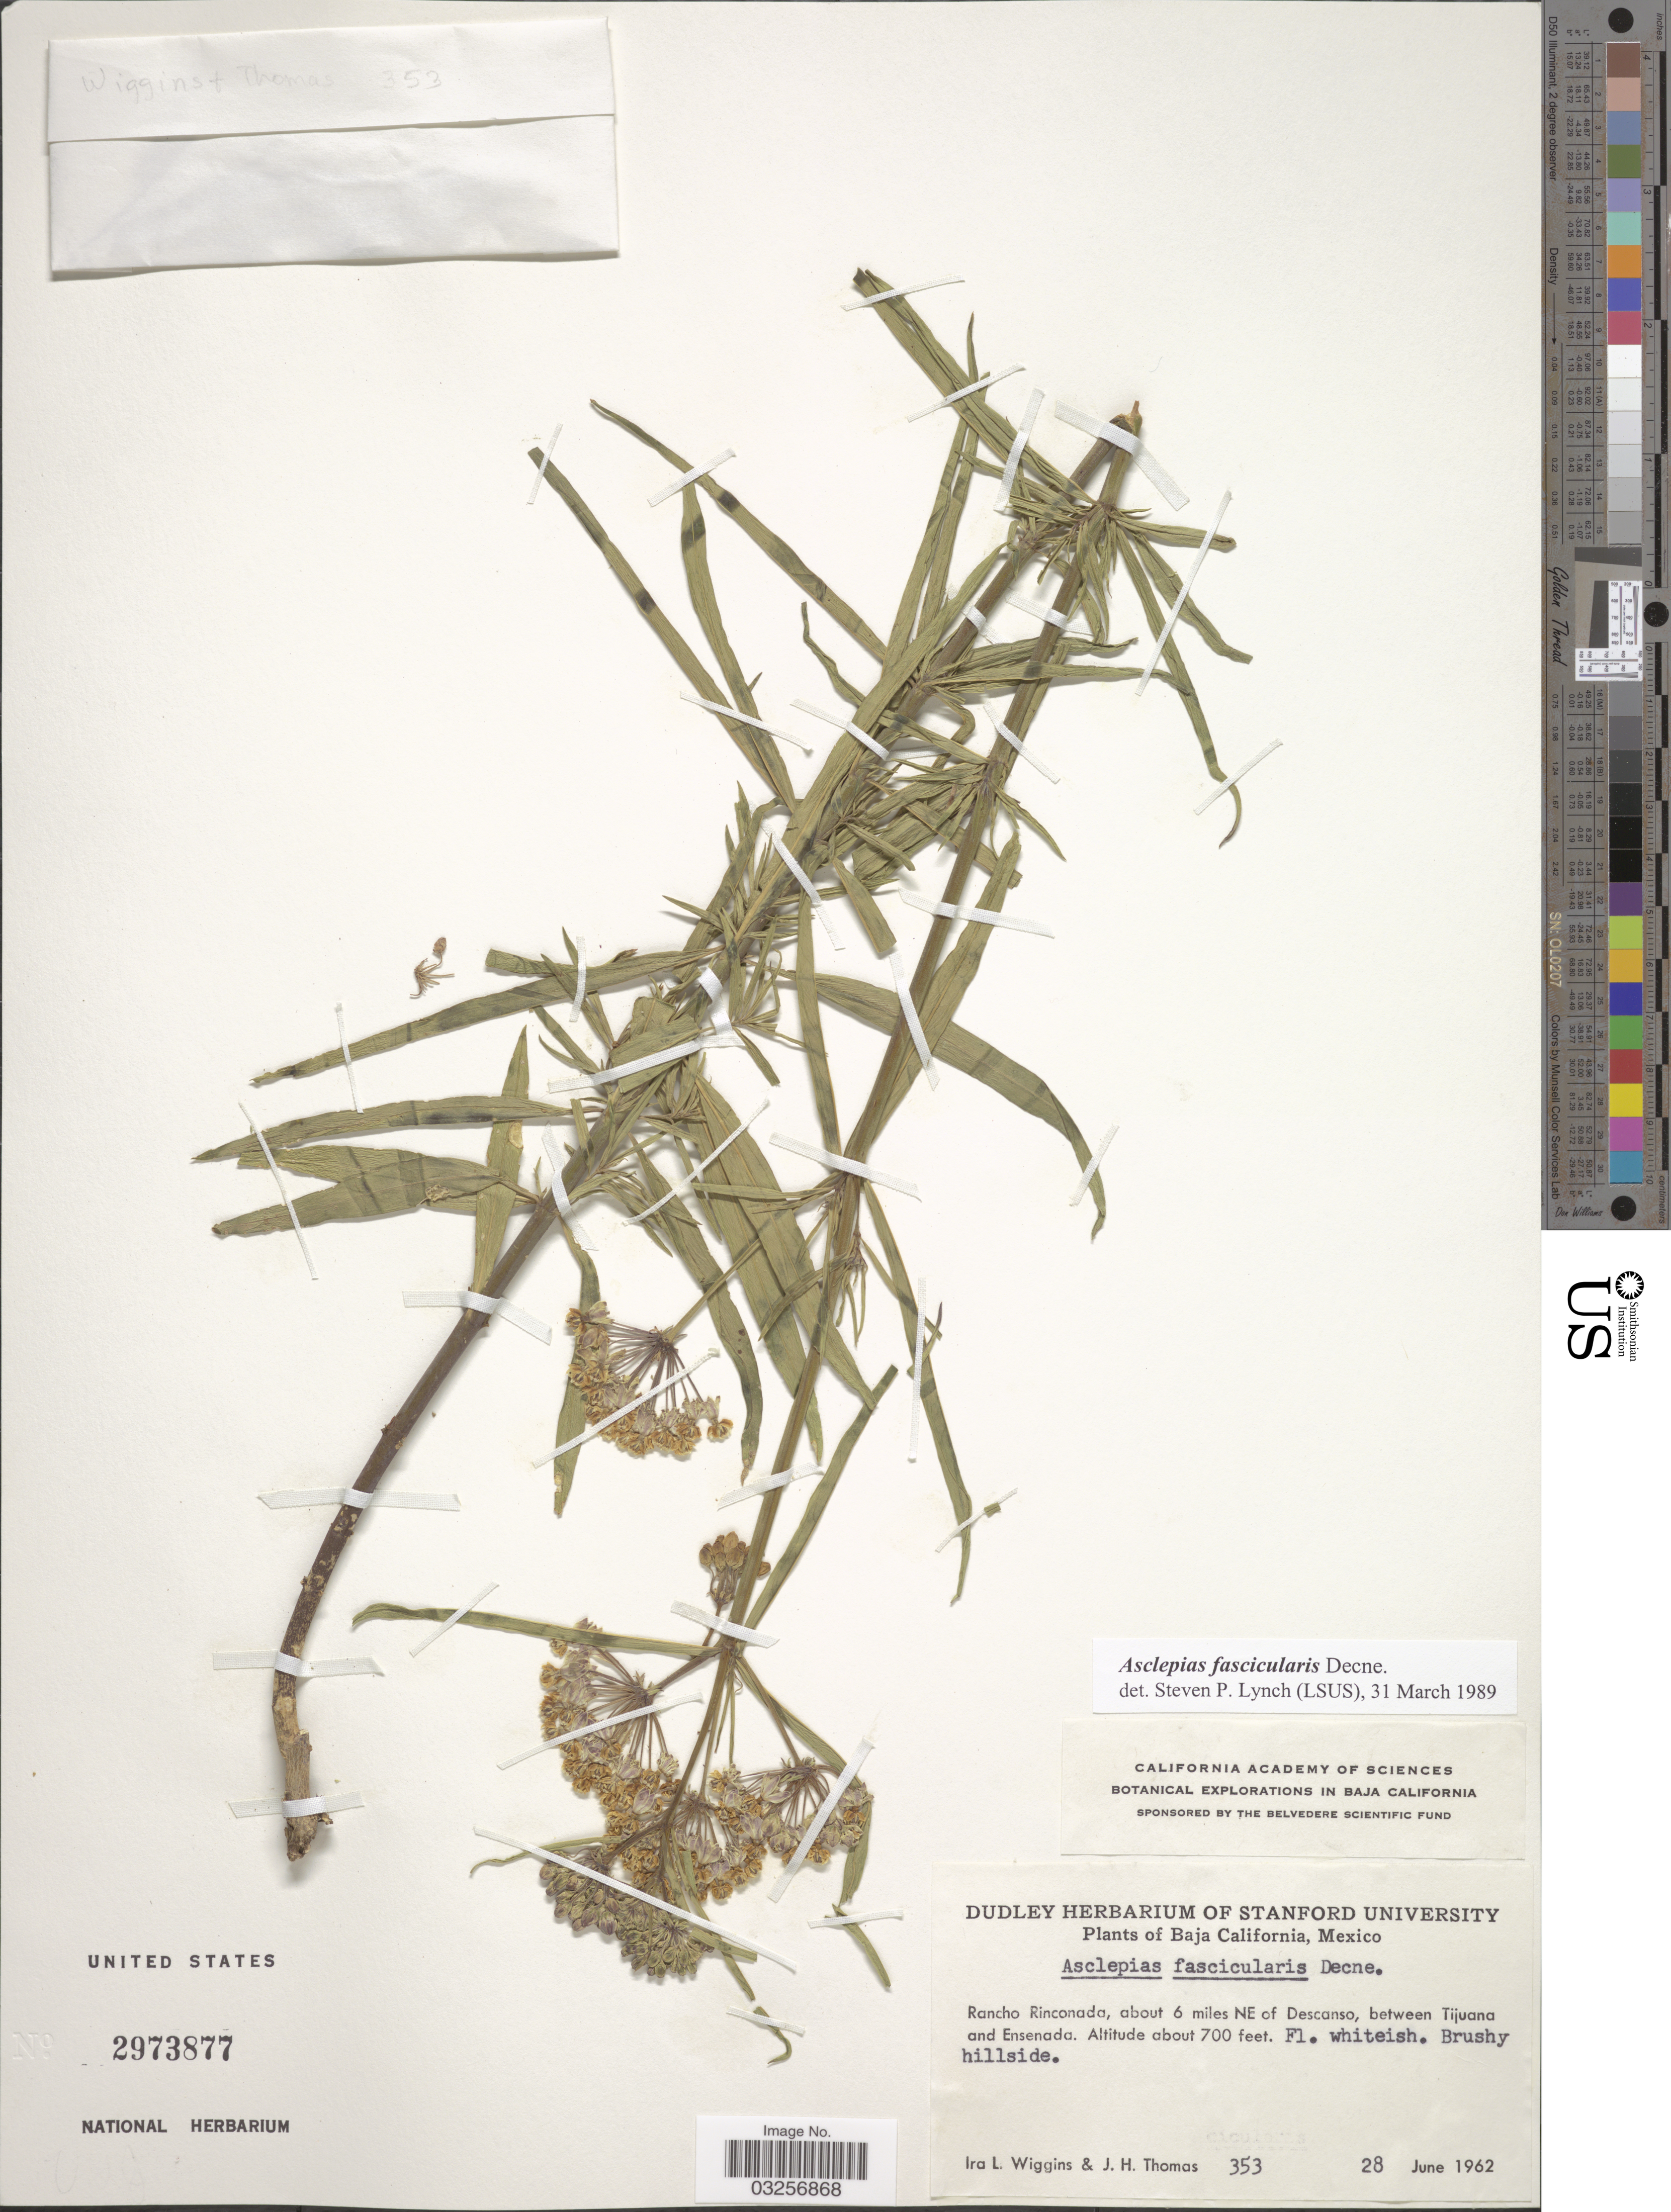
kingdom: Plantae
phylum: Tracheophyta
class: Magnoliopsida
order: Gentianales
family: Apocynaceae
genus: Asclepias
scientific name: Asclepias fascicularis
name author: Decne.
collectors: I. L. Wiggins & J. H. Thomas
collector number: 353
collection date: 1962-06-28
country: Mexico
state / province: Baja California Norte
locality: Rancho Rinconada, about 6 miles NE of Descanso, between Tijuana and Ensenada.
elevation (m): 213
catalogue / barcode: US 2973877